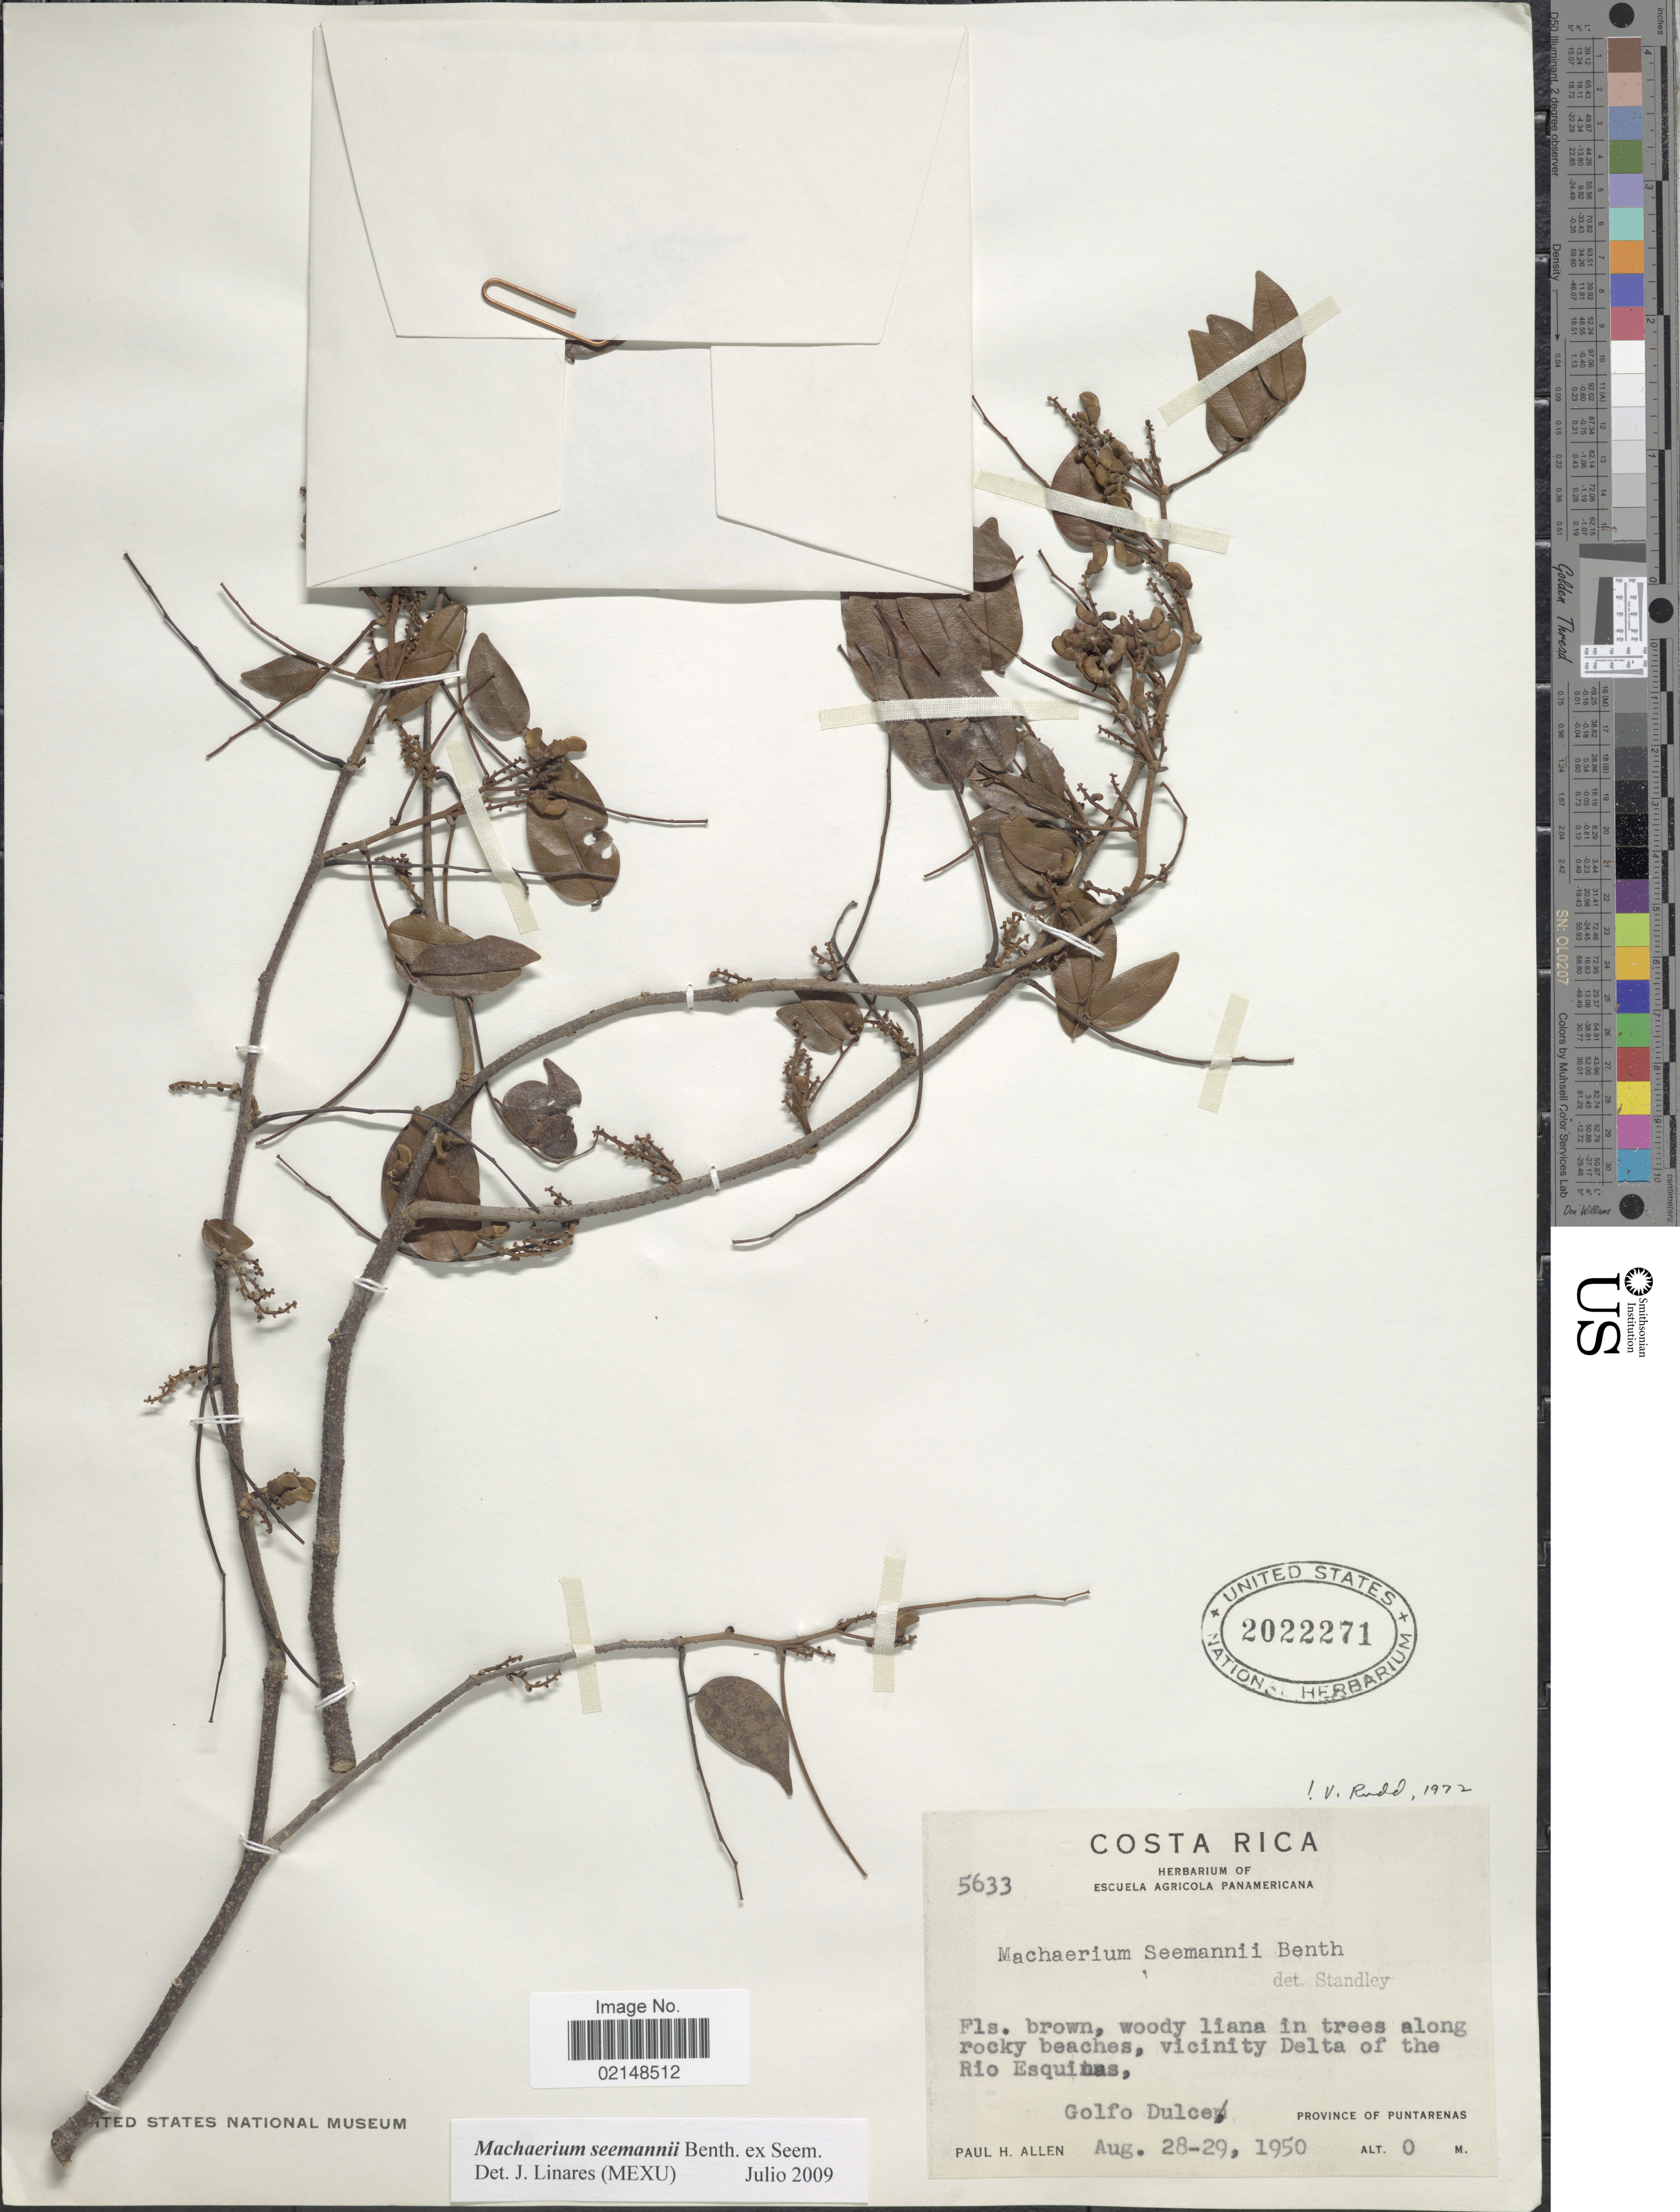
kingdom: Plantae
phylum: Tracheophyta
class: Magnoliopsida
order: Fabales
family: Fabaceae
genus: Machaerium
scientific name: Machaerium seemanni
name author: Benth. in Seem.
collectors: P. H. Allen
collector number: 5633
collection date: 1950-08-28/1950-08-29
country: Costa Rica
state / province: Puntarenas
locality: Vicinity Delta of the Rio Esquinas. Golfo Dulce, Province of Puntarenas.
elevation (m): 0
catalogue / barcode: US 2022271